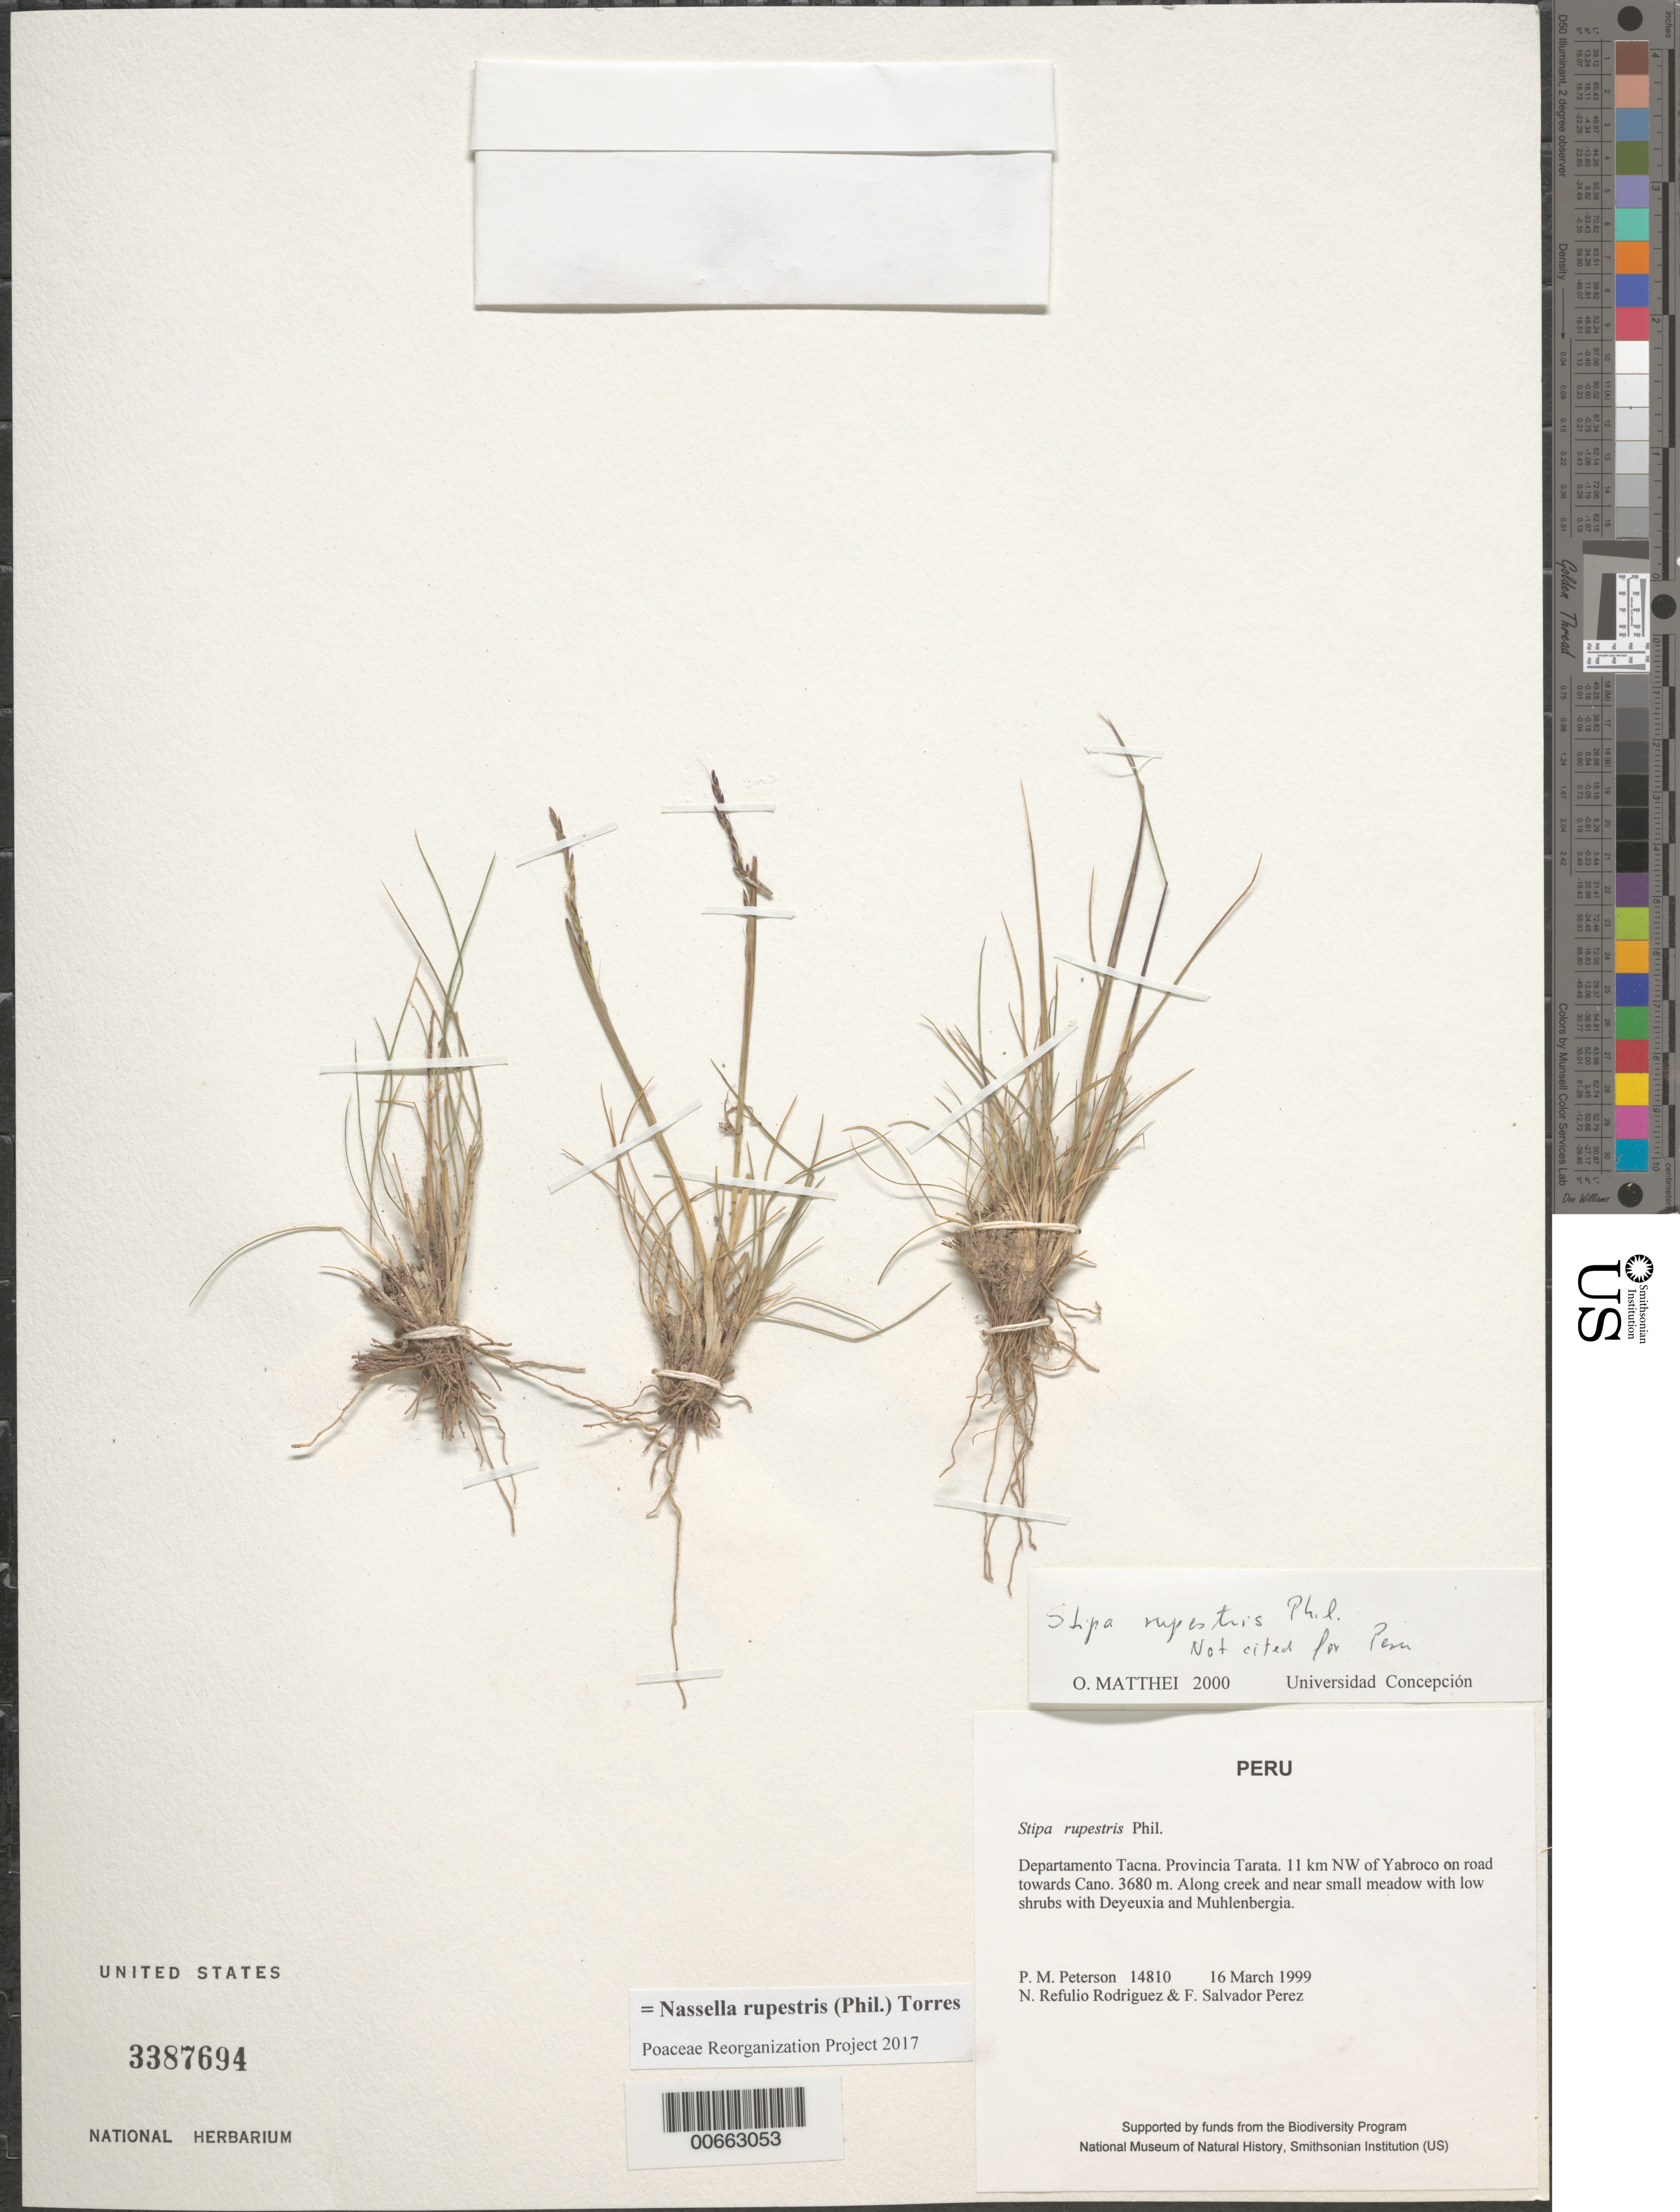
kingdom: Plantae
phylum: Tracheophyta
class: Liliopsida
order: Poales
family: Poaceae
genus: Nassella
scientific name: Nassella rupestris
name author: (Phil.) A.M. Torres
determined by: Poaceae Reorganization Project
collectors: P. M. Peterson, N. Refulio-Rodríguez & F. Salvador Perez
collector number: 14810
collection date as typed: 16 Mar 1999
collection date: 1999-03-16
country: Peru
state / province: Tacna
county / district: Tarata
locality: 11 km NW of Yabroco on road towards Cano.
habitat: Along creek and near small meadow with low shrubs with Deyeuxia and Muhlenbergia.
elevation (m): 3680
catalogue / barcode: US 3387694